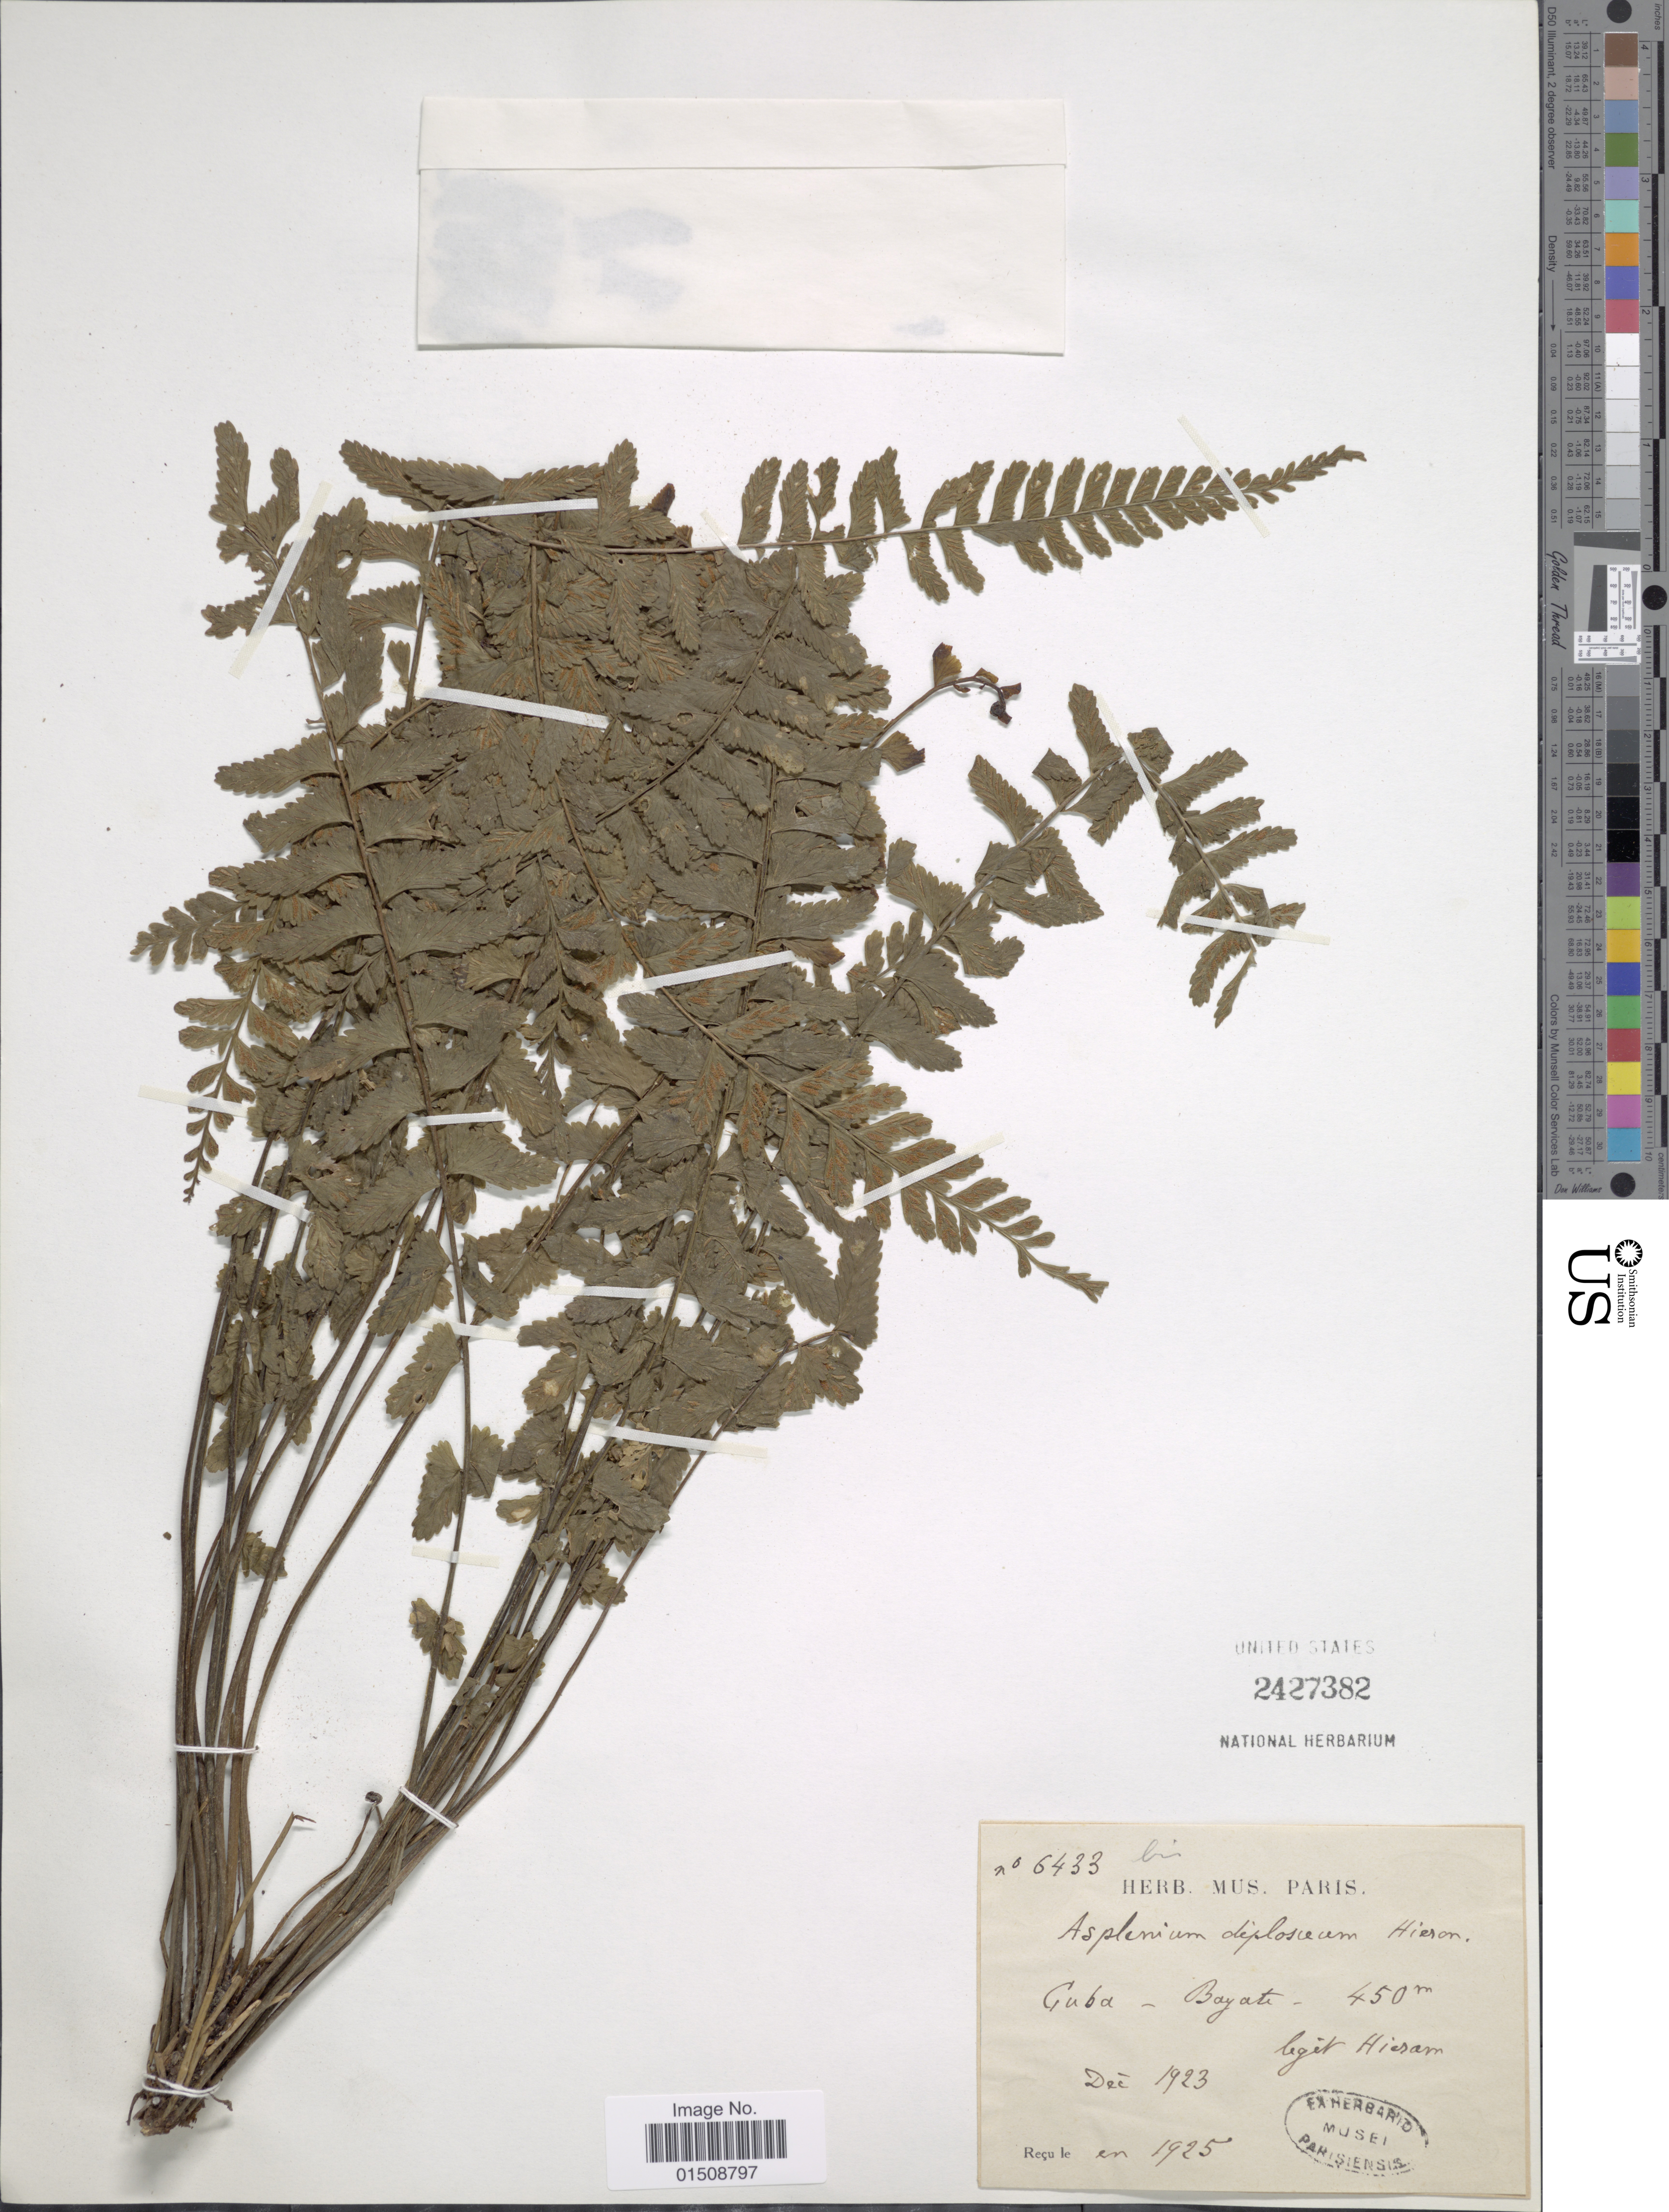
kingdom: Plantae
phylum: Tracheophyta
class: Polypodiopsida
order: Polypodiales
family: Aspleniaceae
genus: Asplenium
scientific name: Asplenium diplosceuum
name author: Hieron.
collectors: B. Hieram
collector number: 6433 bis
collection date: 1923-12/1925-12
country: Cuba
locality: Bayate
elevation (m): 450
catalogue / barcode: US 2427382